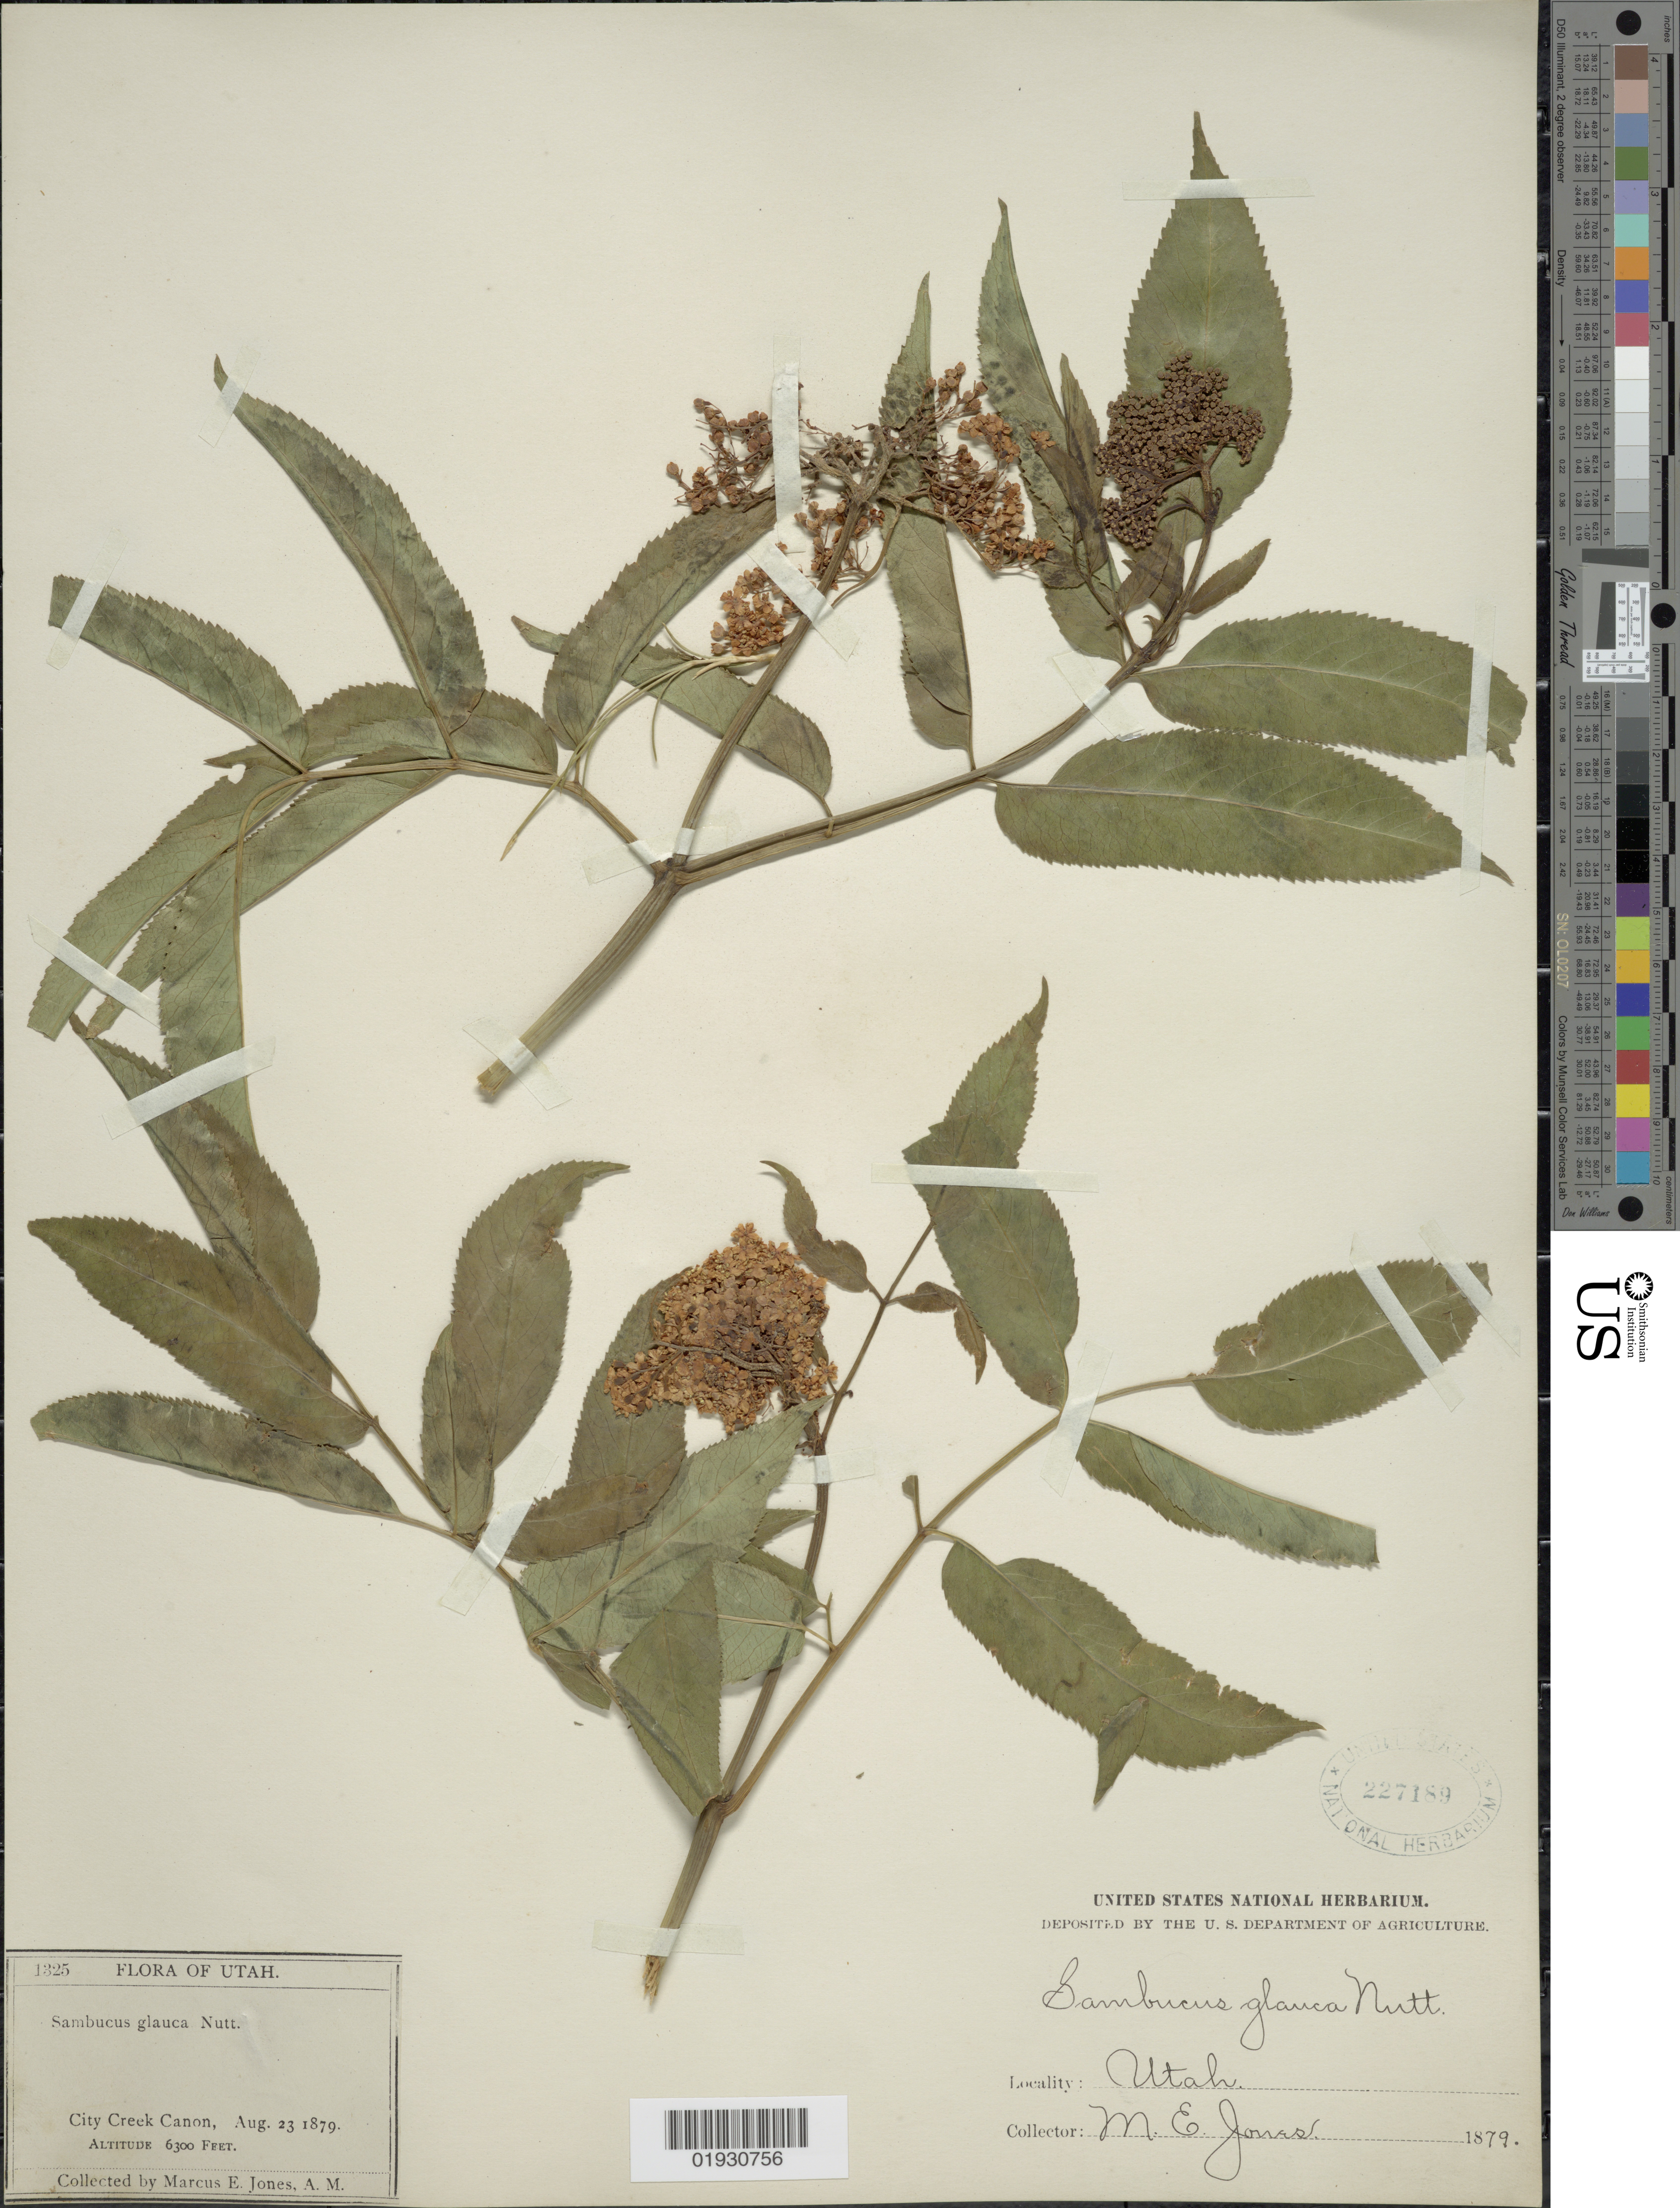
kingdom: Plantae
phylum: Tracheophyta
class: Magnoliopsida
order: Dipsacales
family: Viburnaceae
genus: Sambucus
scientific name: Sambucus cerulea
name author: Raf.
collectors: M. E. Jones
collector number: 1325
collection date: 1879-08-23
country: United States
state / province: Utah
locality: City Creek Canon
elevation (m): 1920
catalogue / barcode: US 227189